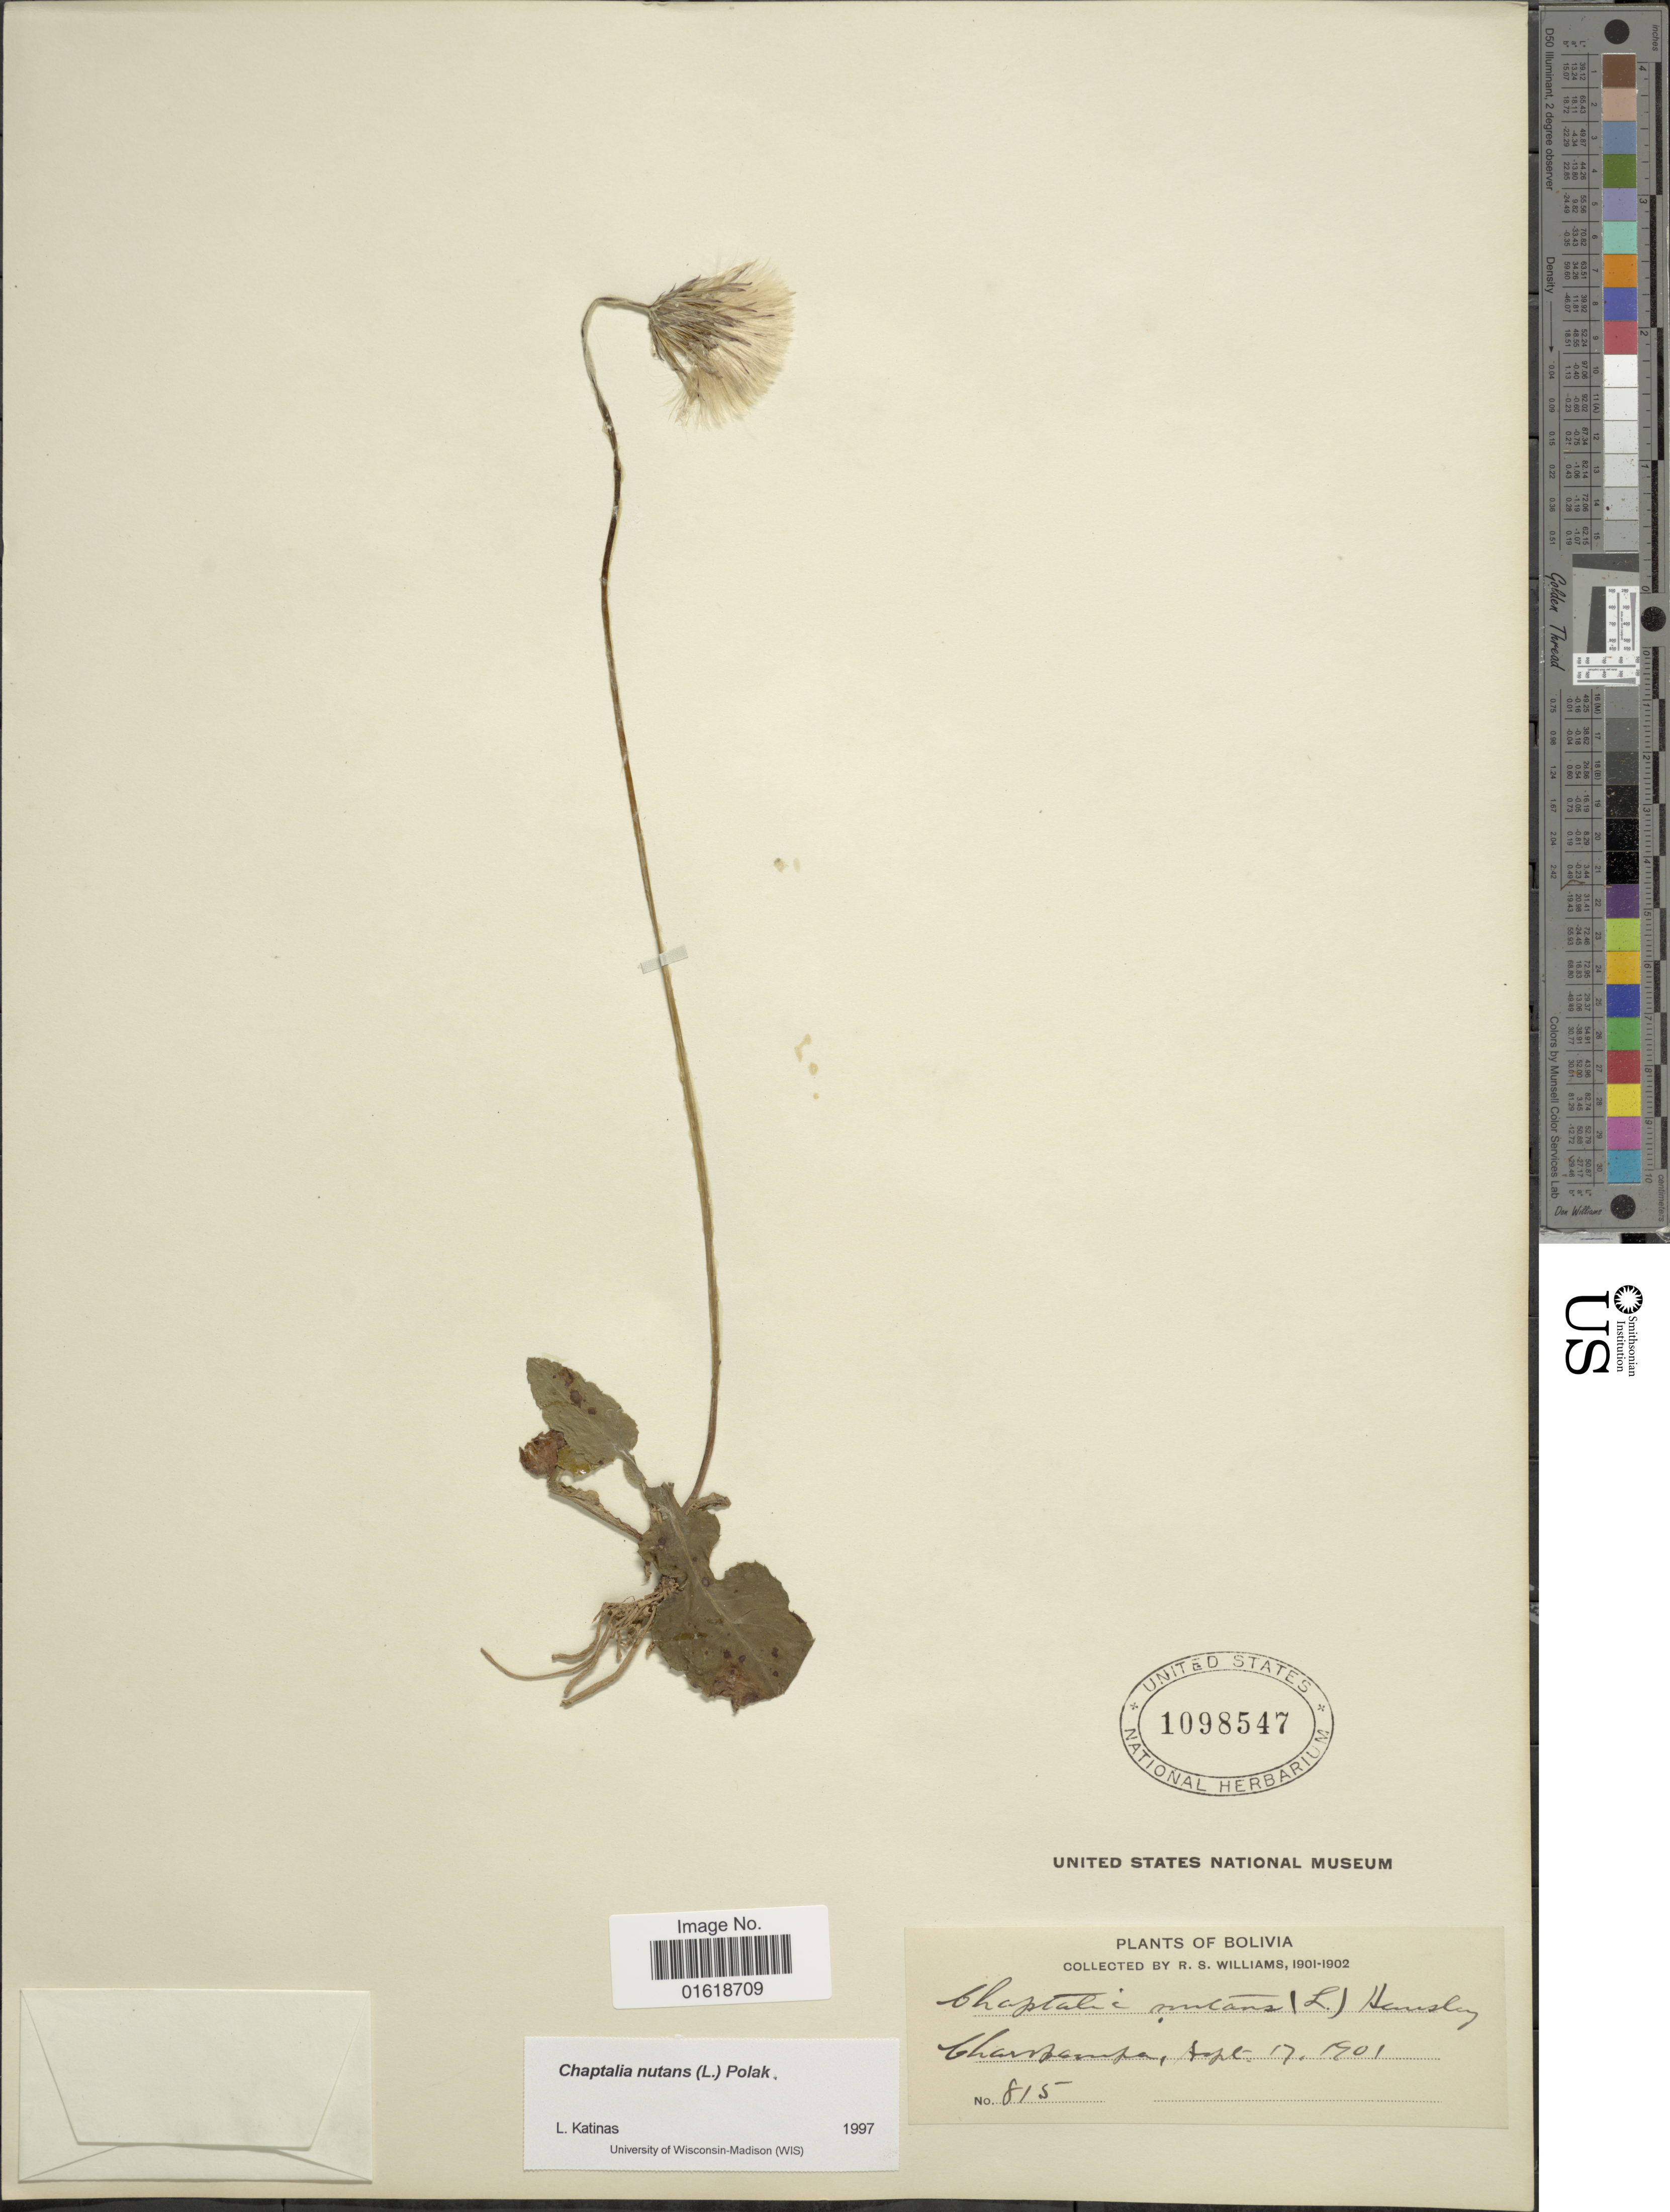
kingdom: Plantae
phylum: Tracheophyta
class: Magnoliopsida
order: Asterales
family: Asteraceae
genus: Chaptalia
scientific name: Chaptalia nutans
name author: (L.) Pol.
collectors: R. S. Williams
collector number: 815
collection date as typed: Sep. 17, 1901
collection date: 1901-09-17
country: Bolivia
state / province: La Páz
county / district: Larecaja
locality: Charopampa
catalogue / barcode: US 1098547